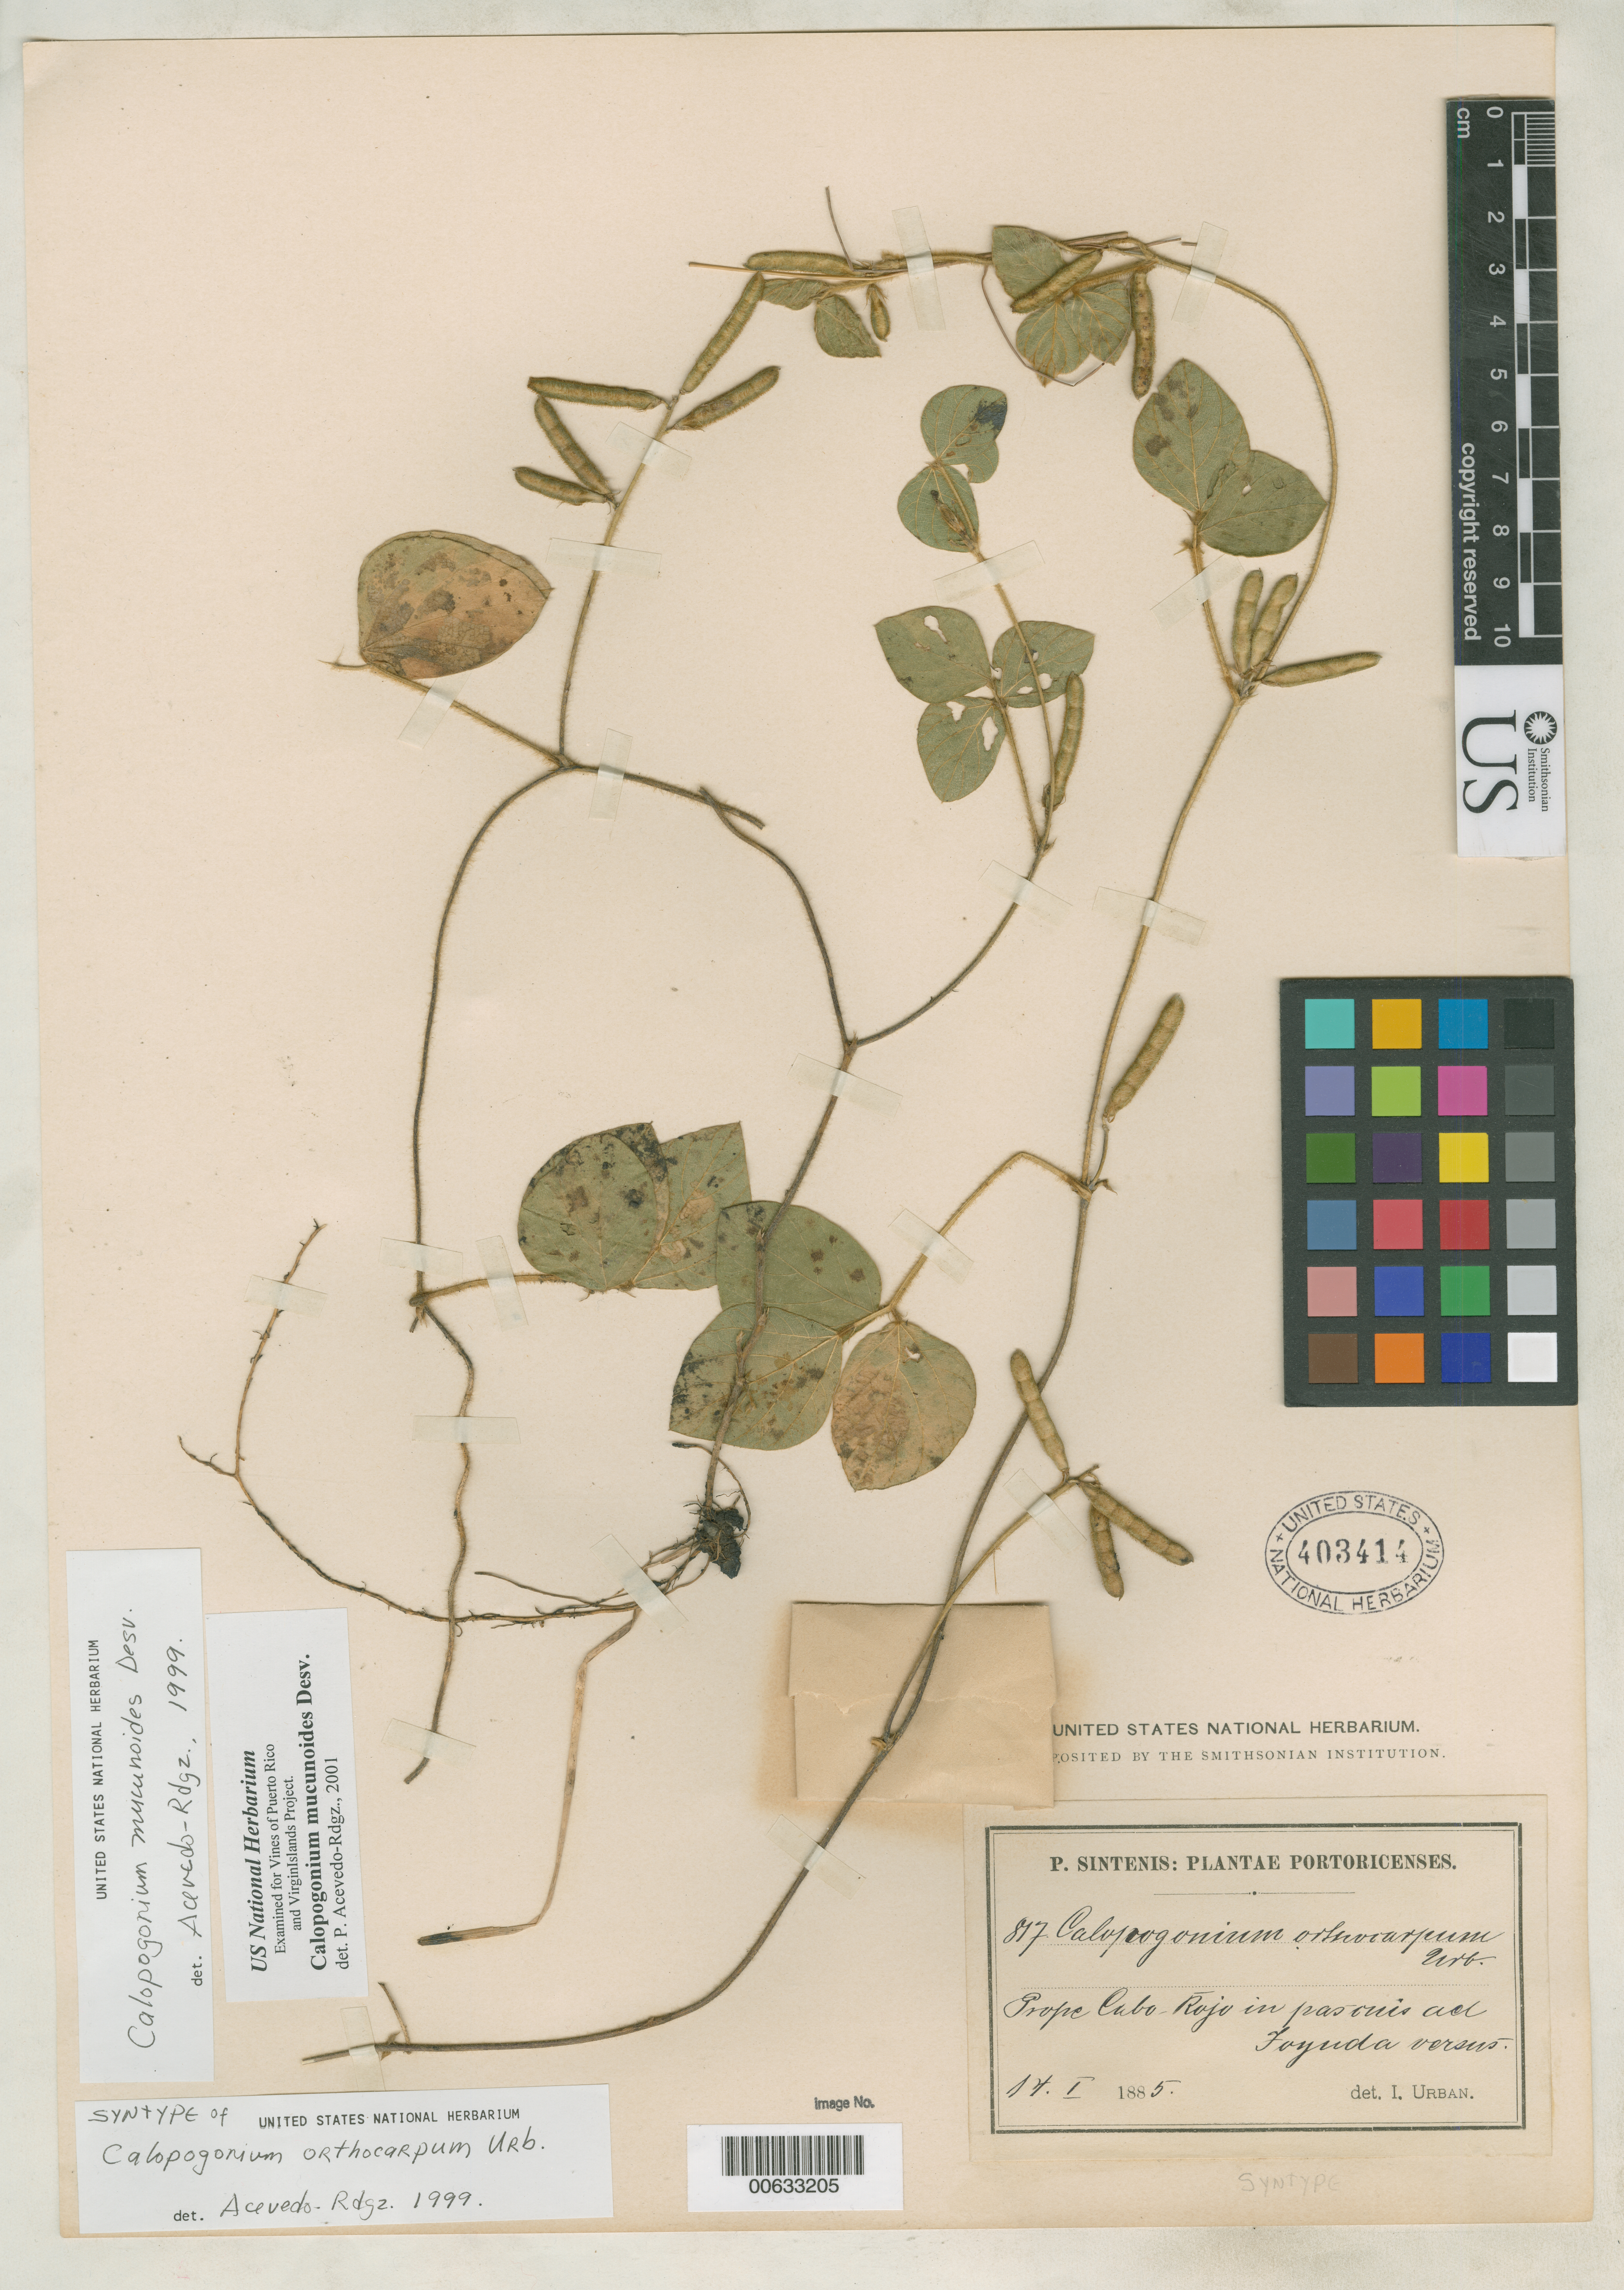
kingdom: Plantae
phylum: Tracheophyta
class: Magnoliopsida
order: Fabales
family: Fabaceae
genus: Calopogonium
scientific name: Calopogonium orthocarpum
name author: Urb.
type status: Syntype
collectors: I. Urban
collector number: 817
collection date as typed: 14 Jan 1885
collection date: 1885-01-14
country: Puerto Rico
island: Greater Antilles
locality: Cabo Rojo.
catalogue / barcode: US 403414